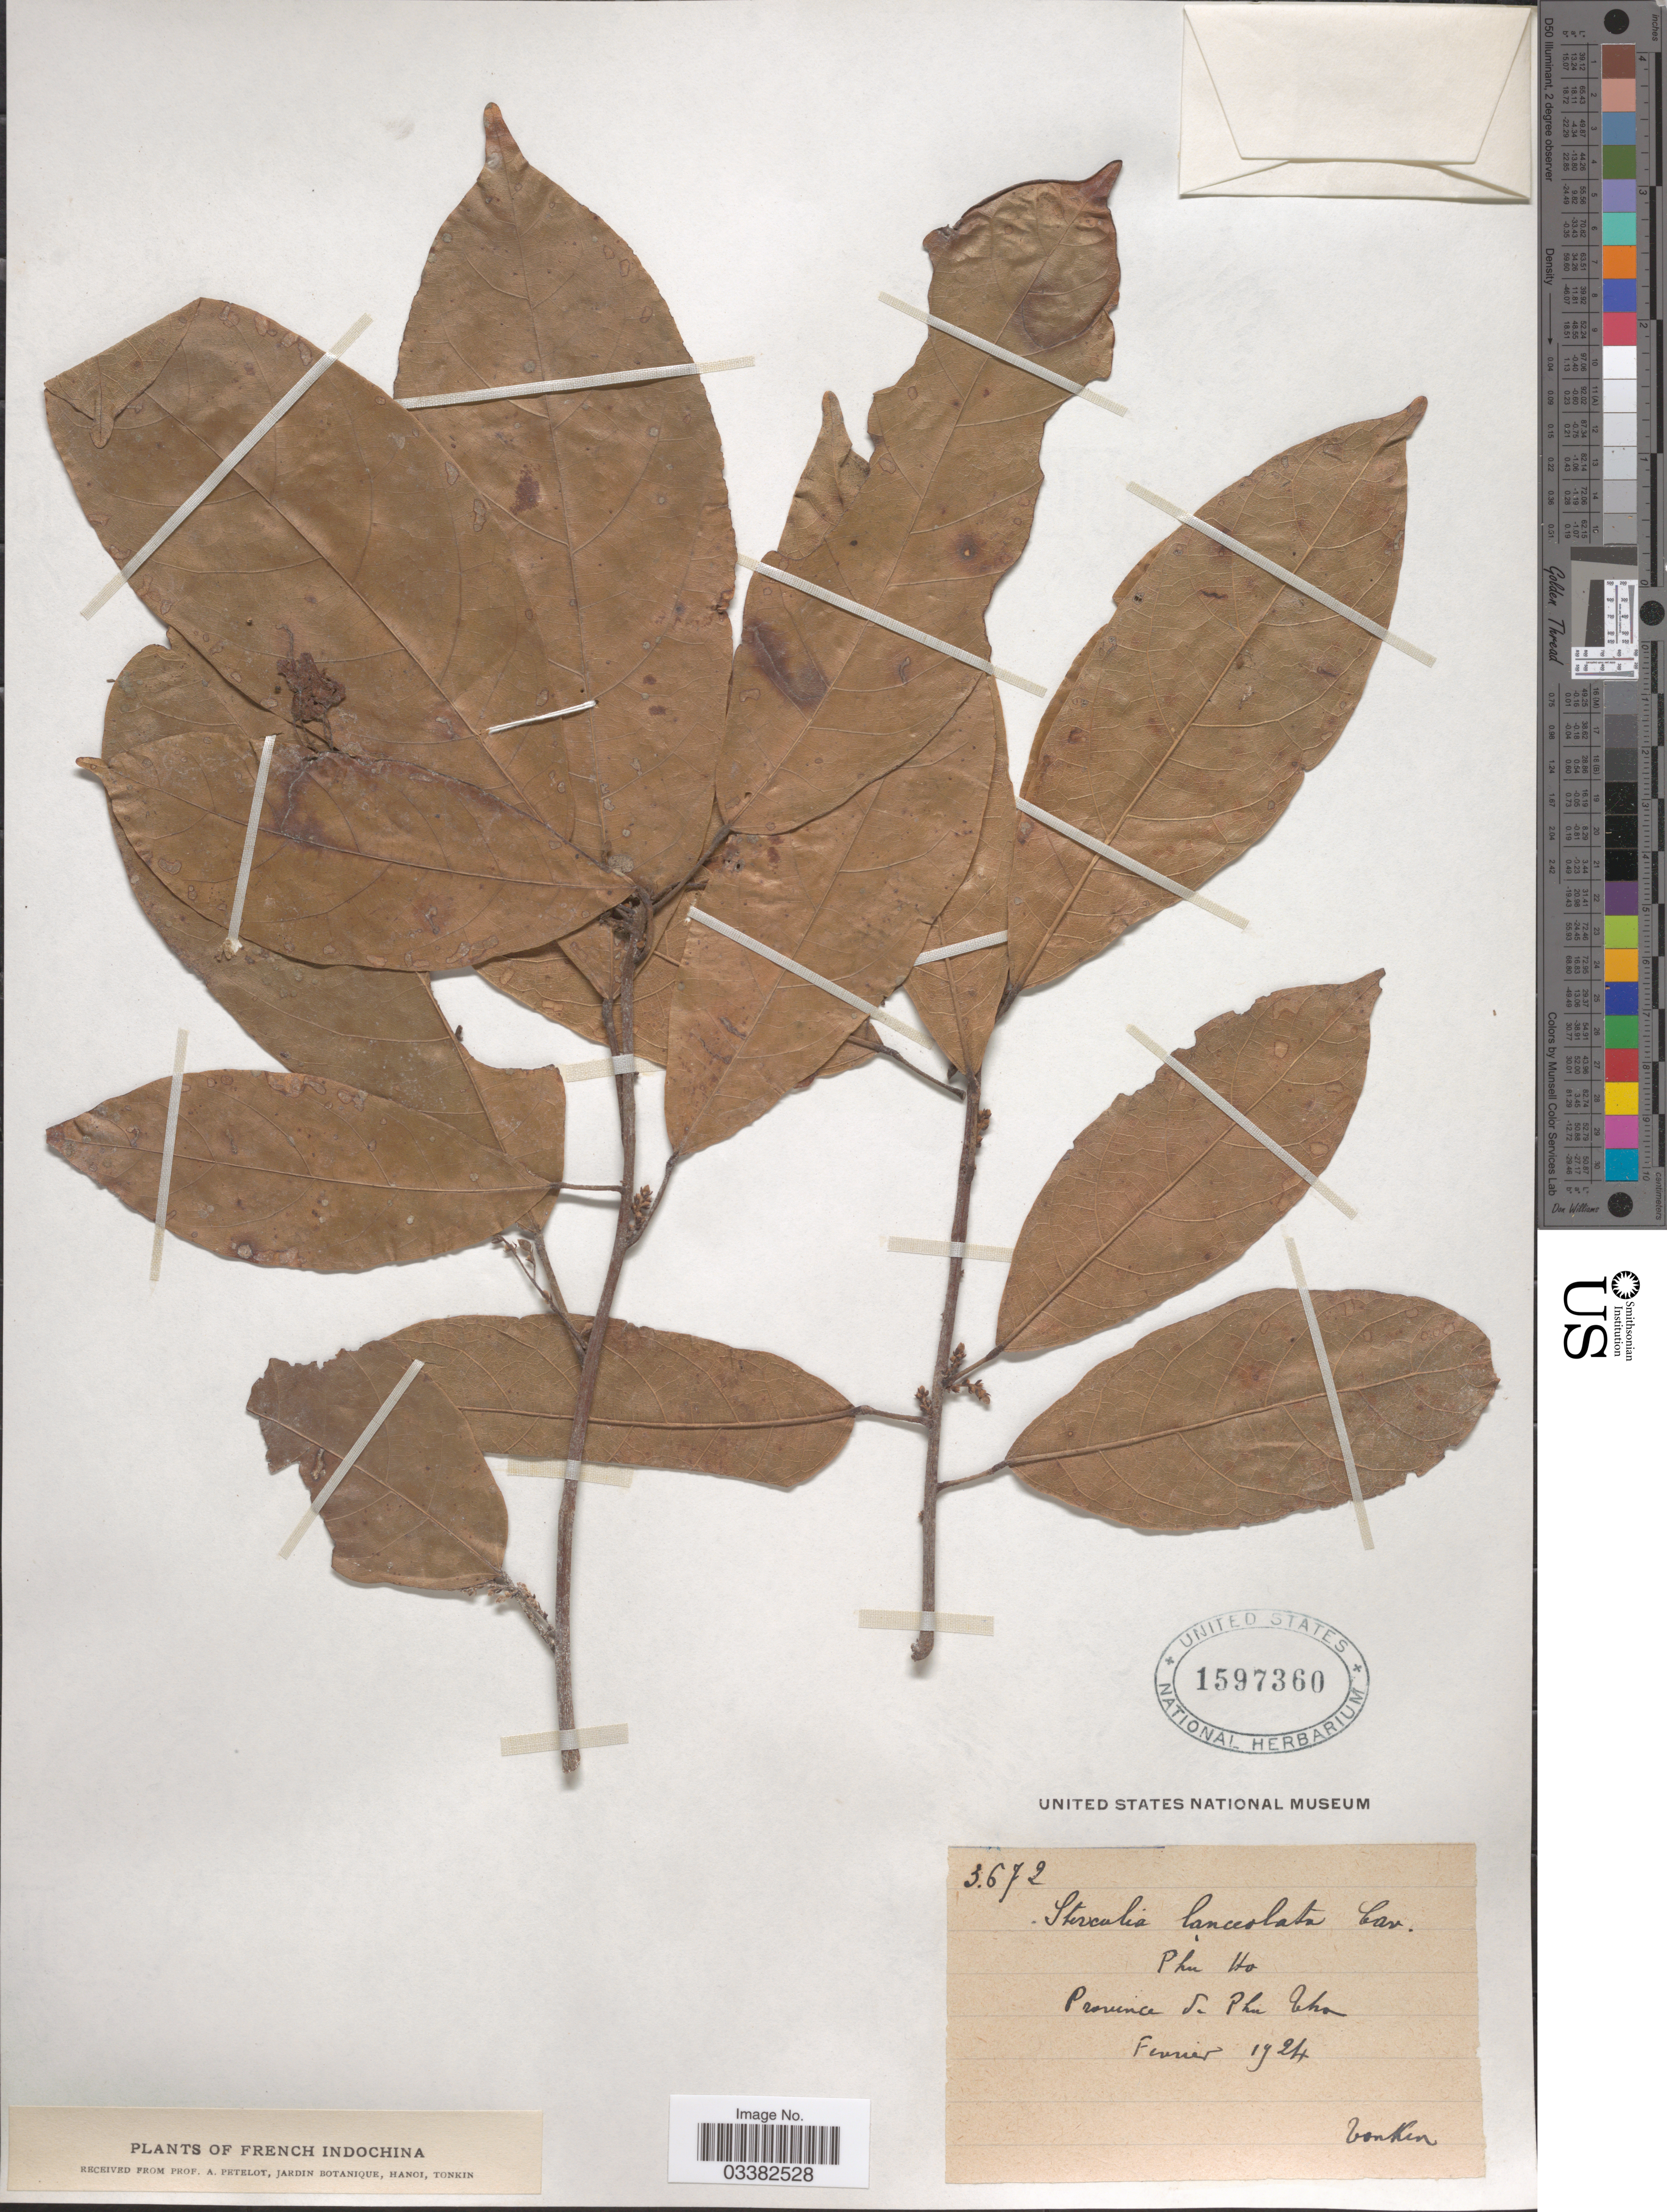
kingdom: Plantae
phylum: Tracheophyta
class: Magnoliopsida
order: Malvales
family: Malvaceae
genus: Sterculia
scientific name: Sterculia lanceolata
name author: Cav.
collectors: P. A. Pételot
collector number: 3672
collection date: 1924-02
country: Vietnam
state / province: Phu Tho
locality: French Indochina. Phu Ho.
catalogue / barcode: US 1597360